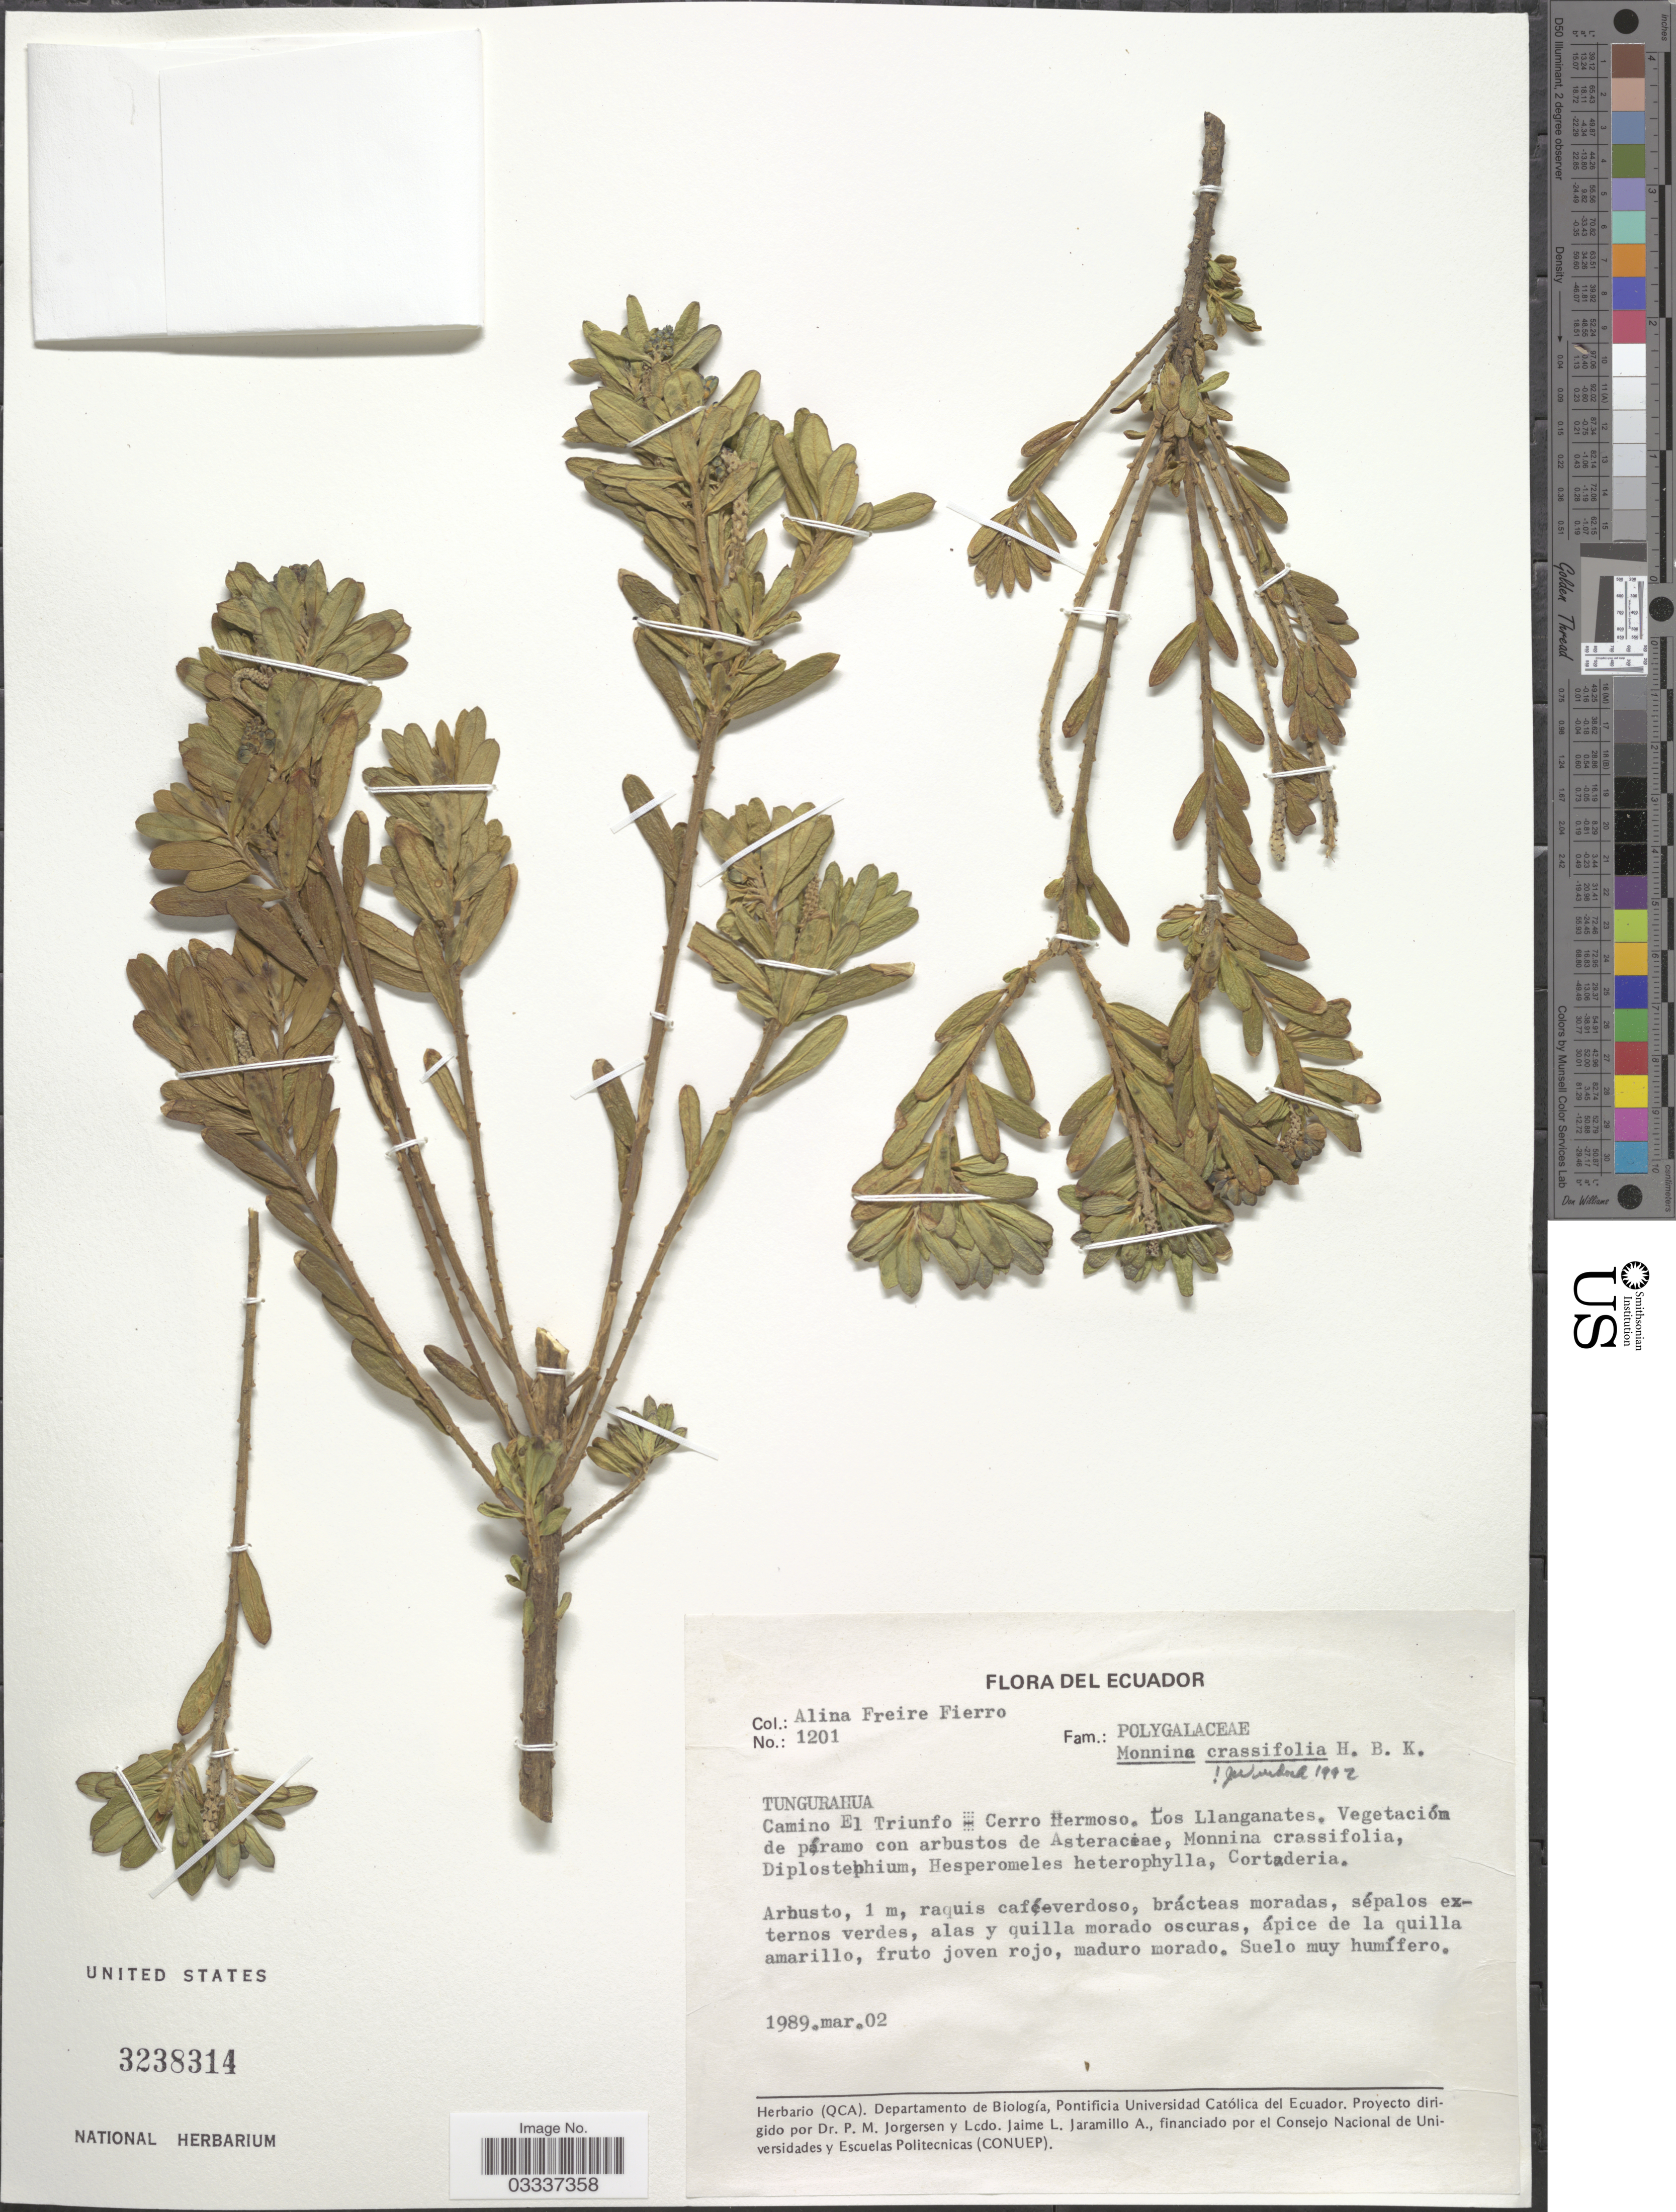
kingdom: Plantae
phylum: Tracheophyta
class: Magnoliopsida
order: Fabales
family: Polygalaceae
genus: Monnina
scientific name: Monnina crassifolia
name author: (Bonpl.) Kunth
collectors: A. Freire-Fierro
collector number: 1201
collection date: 1989-03-02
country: Ecuador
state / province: Tungurahua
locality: Camino El Triunfo - Cerro Hermoso. Los Llanganates.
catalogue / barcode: US 3238314